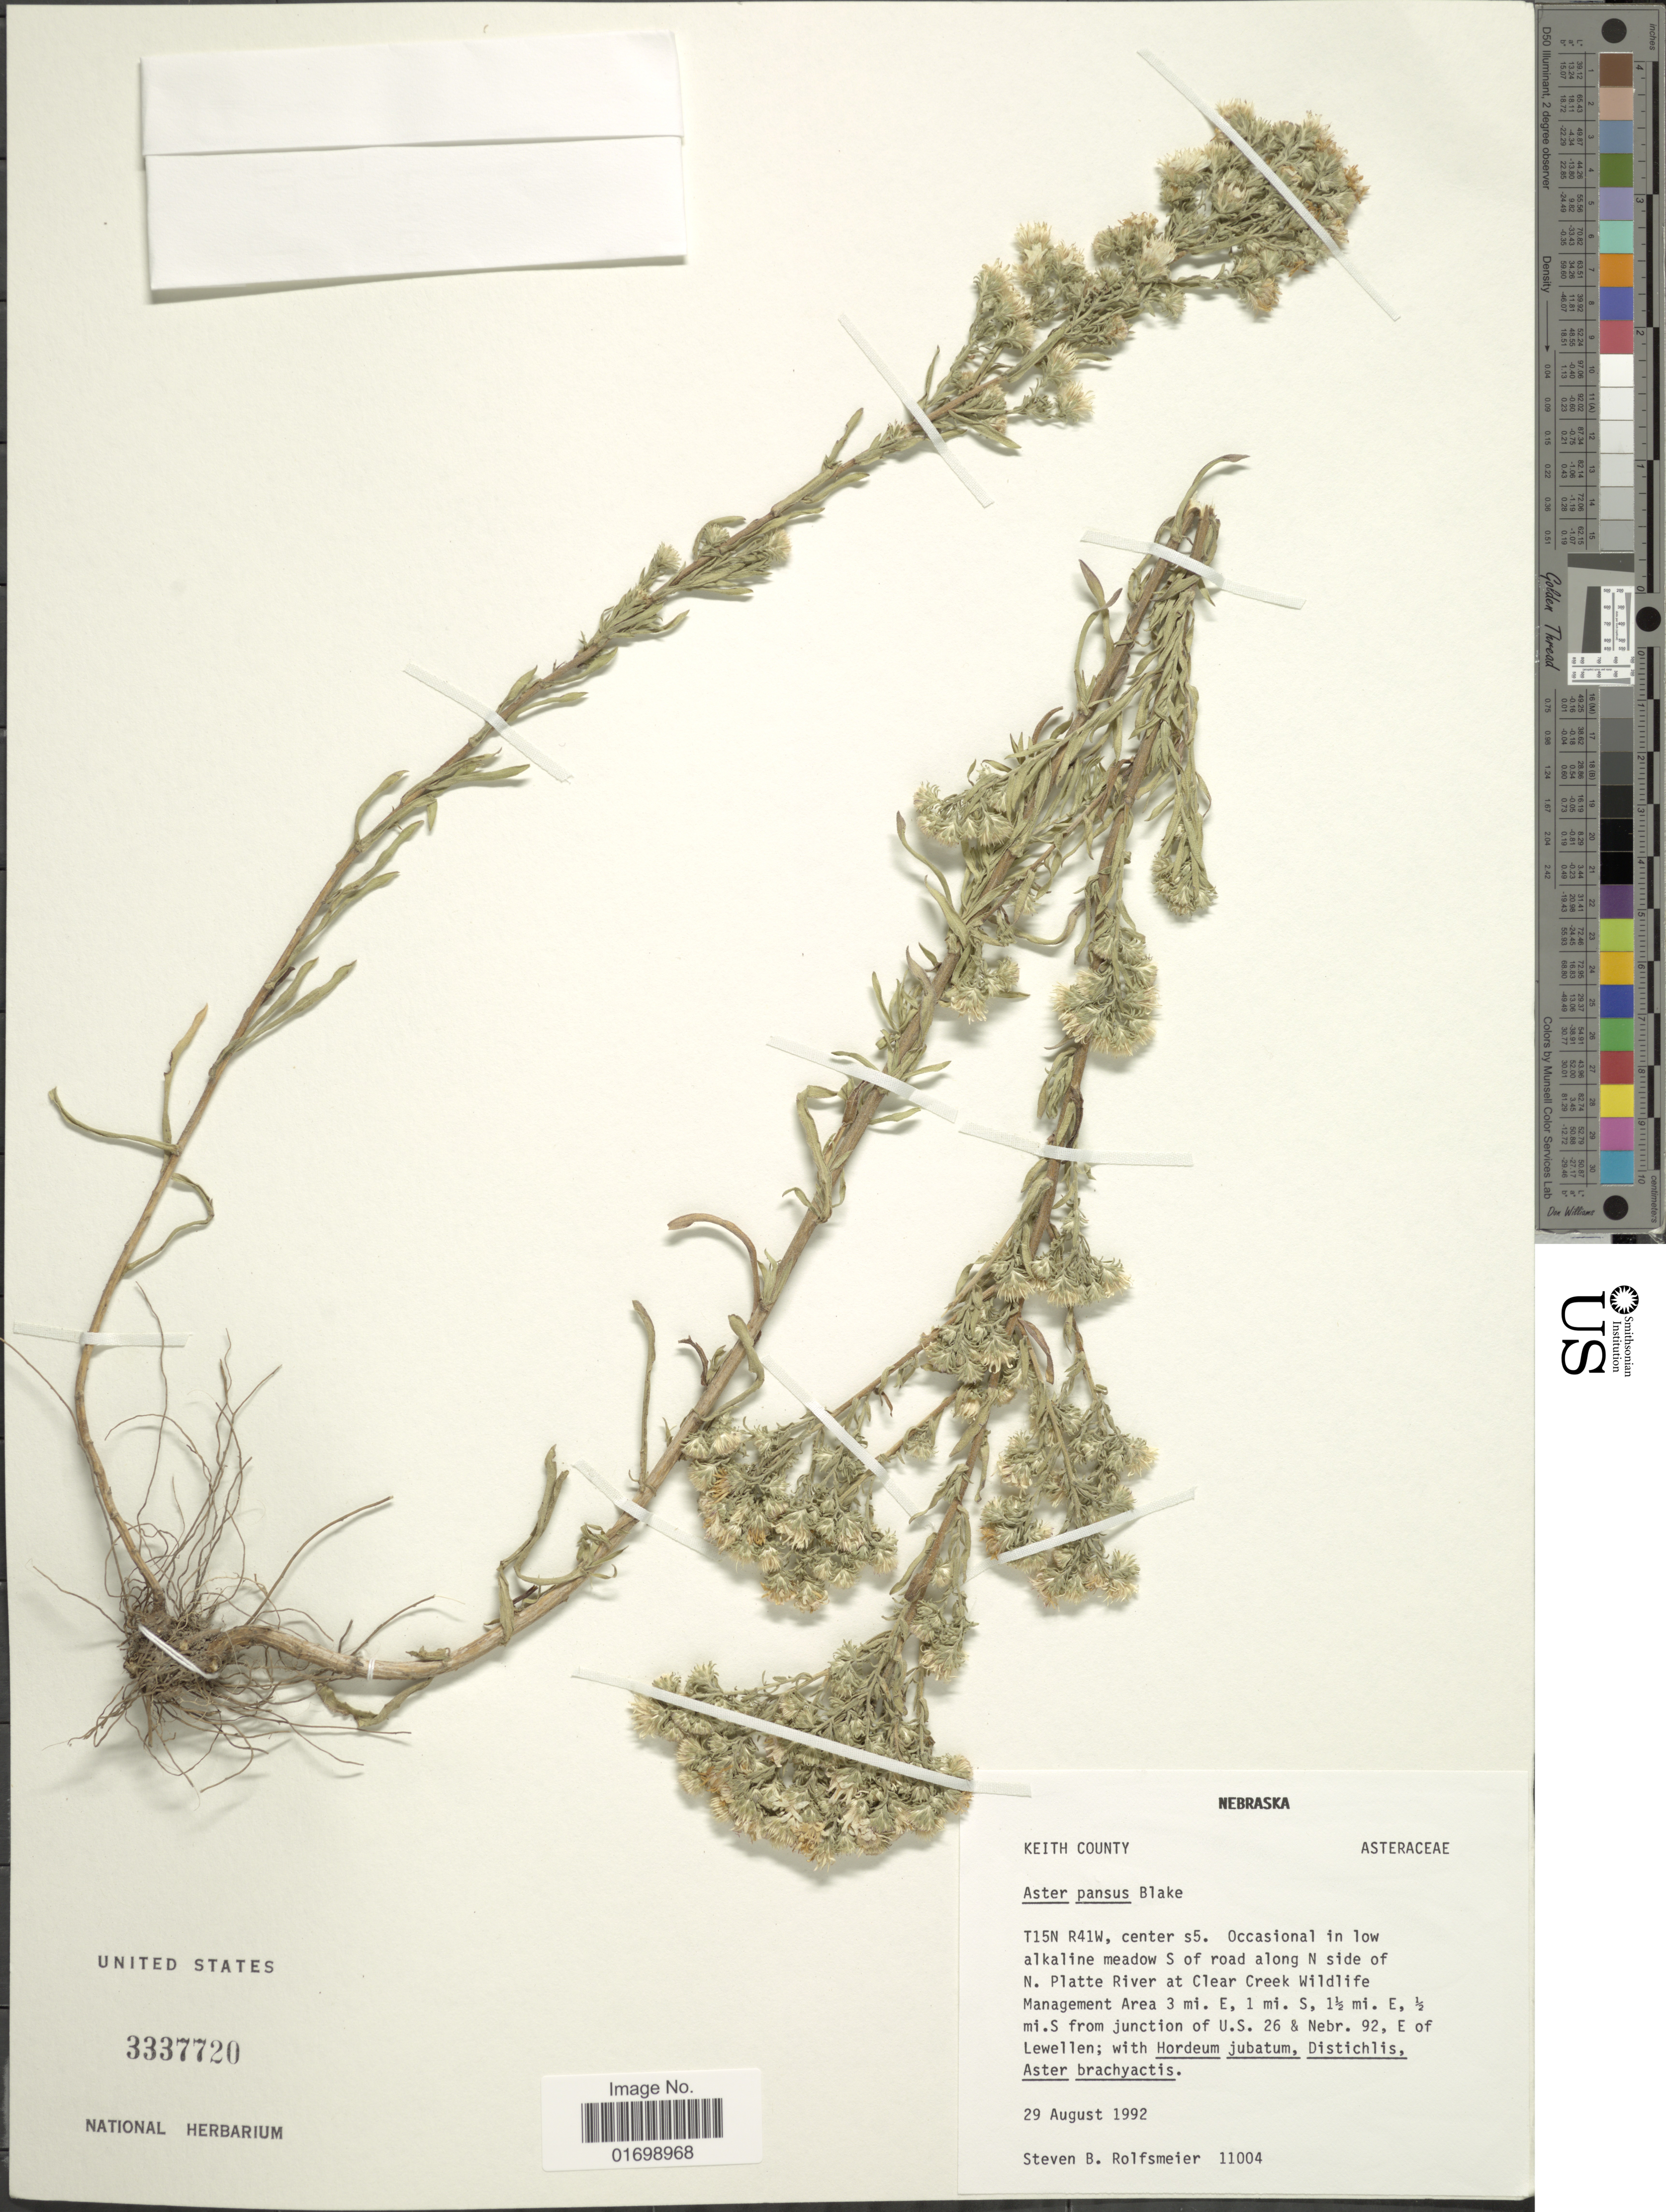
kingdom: Plantae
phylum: Tracheophyta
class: Magnoliopsida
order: Asterales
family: Asteraceae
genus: Symphyotrichum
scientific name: Symphyotrichum ericoides var. ericoides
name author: (L.) G.L. Nesom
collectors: S. Rolfsmeier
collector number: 11004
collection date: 1992-08-29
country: United States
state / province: Nebraska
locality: Keith County, T15N R41W, center s5, occasional in low alkaline meadow S of road along N side of N. Platte River at Clear Creek Wildlife Management Area 3 mi. E, 1 mi. S, 1 1/2 mi. Em 1/2 mi. S from junction of U.S. 26 & Nebr. 92, E of Lewellen.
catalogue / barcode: US 3337720